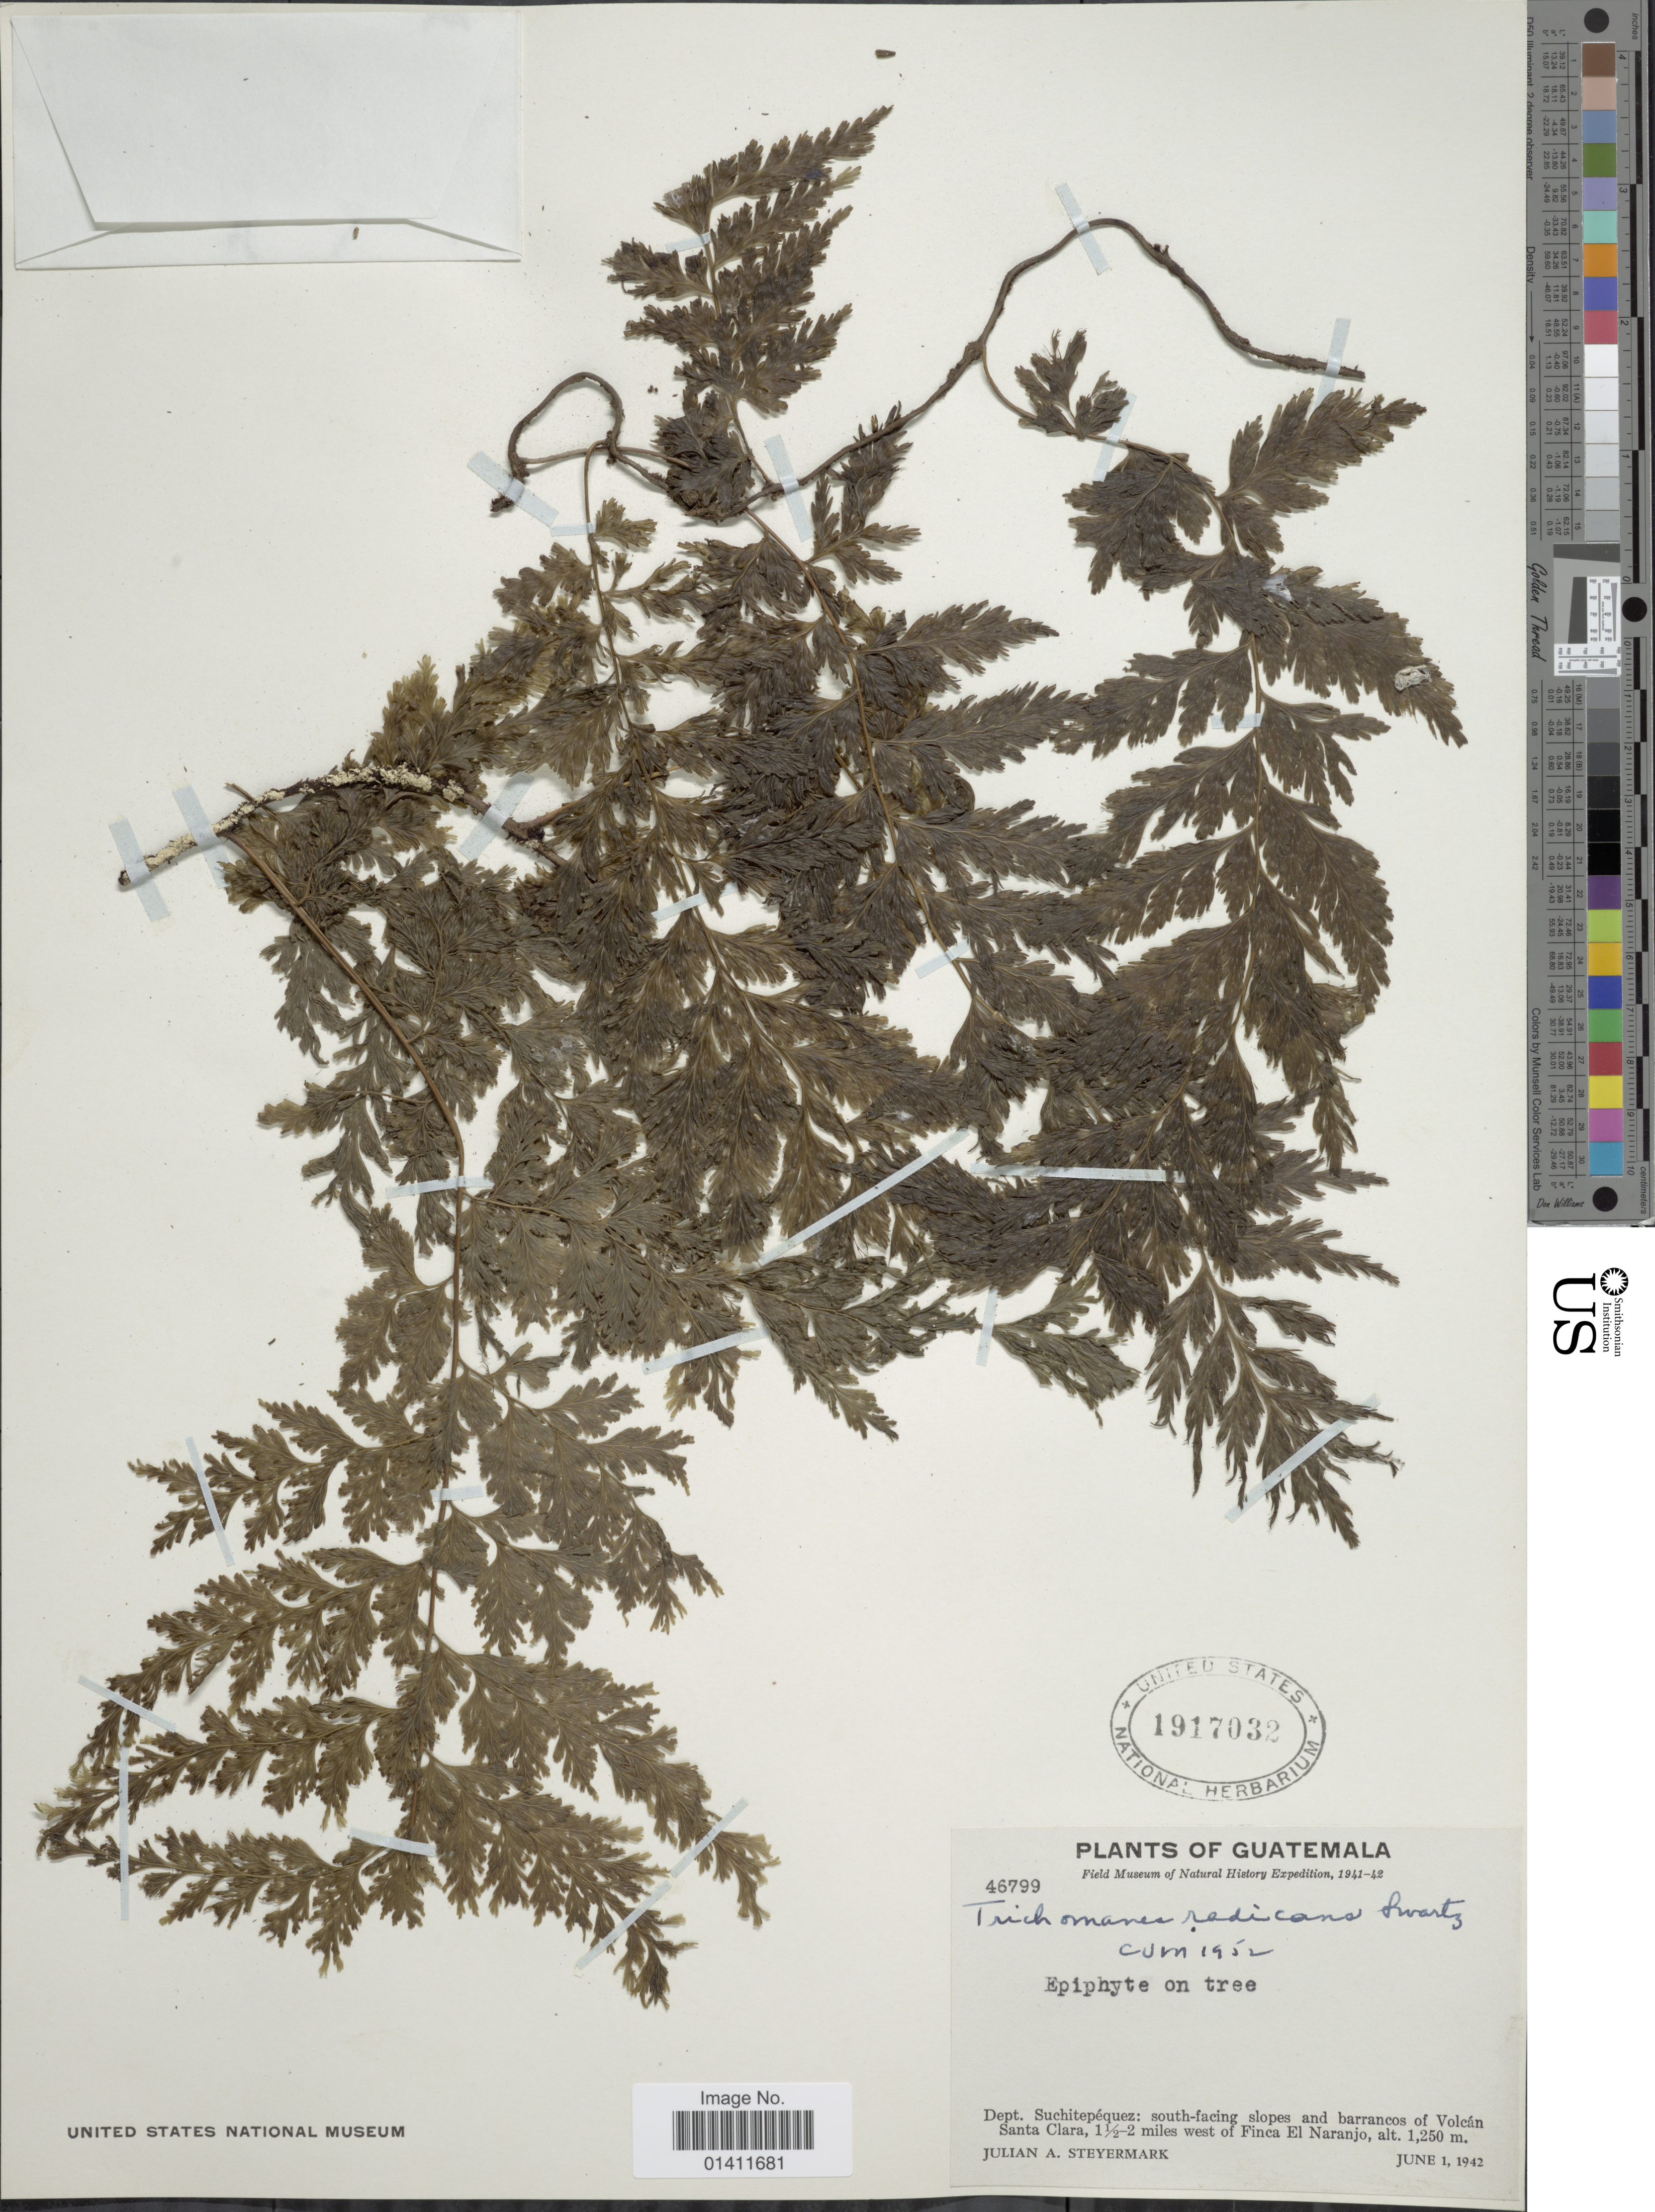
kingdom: Plantae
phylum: Tracheophyta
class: Polypodiopsida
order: Hymenophyllales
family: Hymenophyllaceae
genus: Vandenboschia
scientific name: Vandenboschia radicans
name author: (Sw.) Copel.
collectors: J. Steyermark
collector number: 46799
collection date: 1942-06-01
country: Guatemala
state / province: Suchitepéquez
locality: Dept. Suchitepequez: south-facing slopes and barrancos of Volcan Santa Clara, 1 1/2-2 miles west of Finca El Naranjo.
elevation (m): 1250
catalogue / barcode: US 1917032